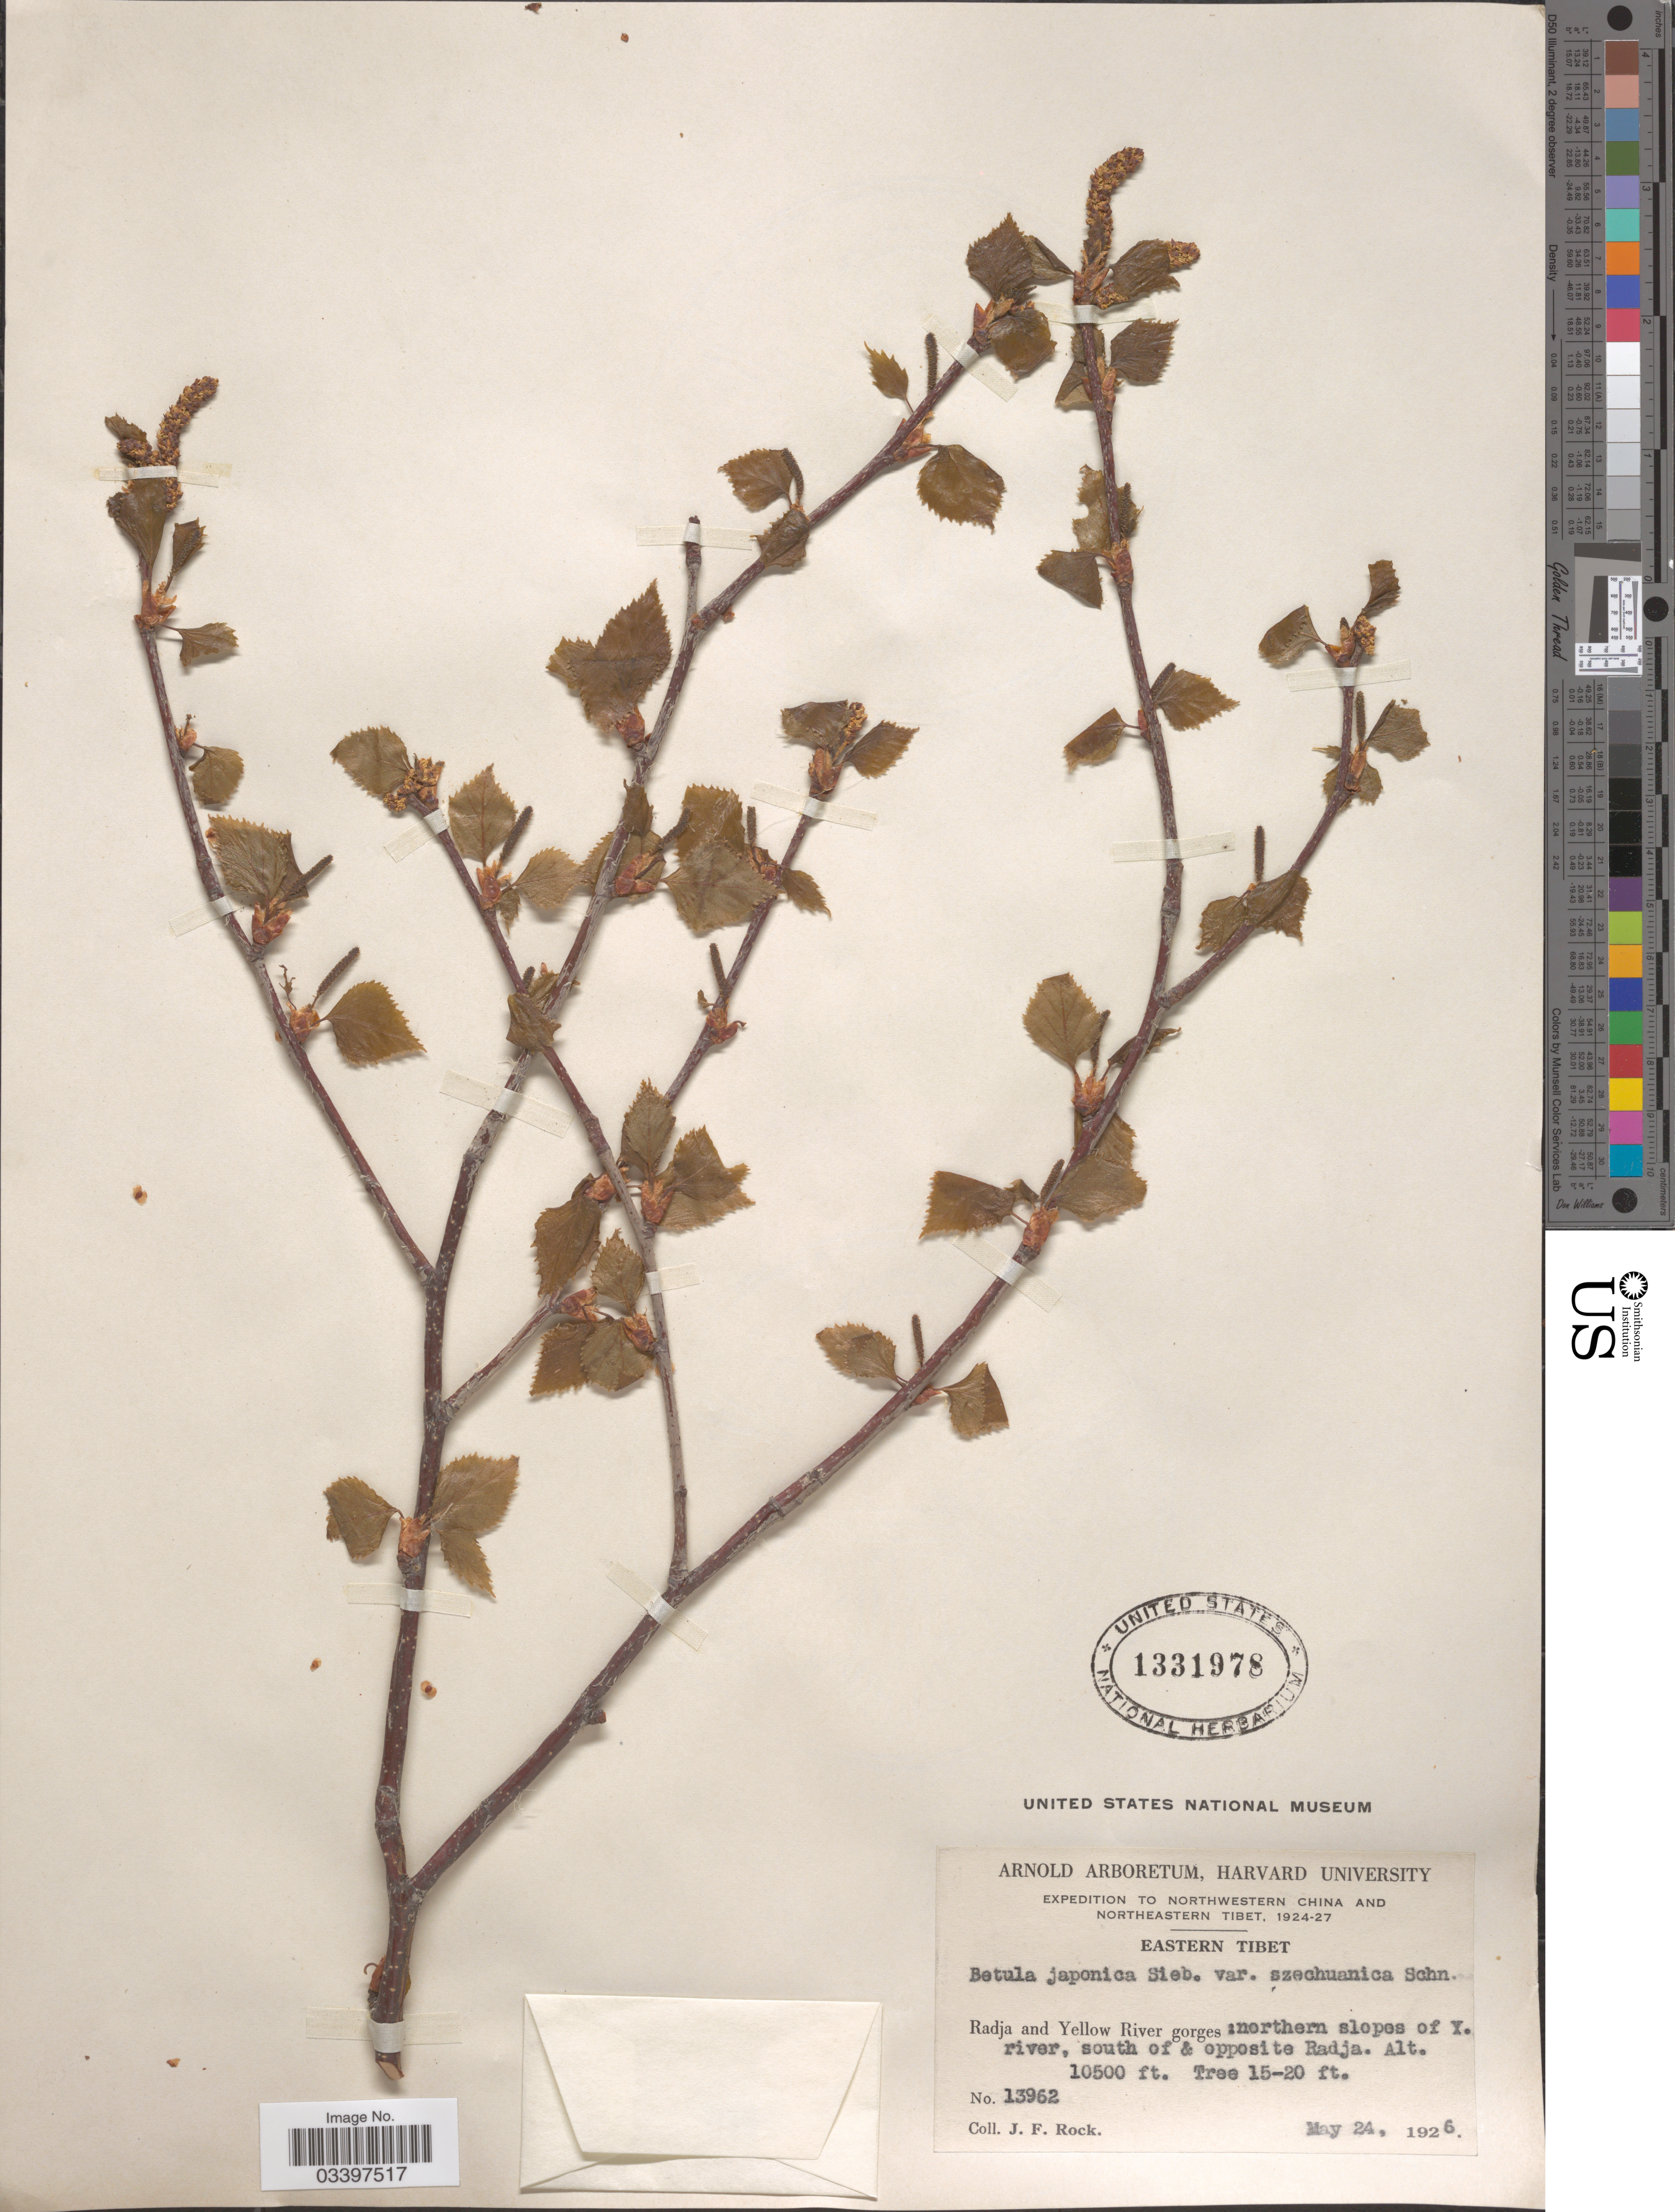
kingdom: Plantae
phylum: Tracheophyta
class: Magnoliopsida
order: Fagales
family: Betulaceae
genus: Betula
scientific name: Betula platyphylla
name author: Sukaczev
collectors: J. Rock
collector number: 13962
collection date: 1926-05-24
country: China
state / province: Xizang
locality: Northwestern China and Northeastern Tibet. Eastern Tibet. Radja and Yellow River gorges: northern slopes of Y. river, south of & opposite Radja.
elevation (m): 3200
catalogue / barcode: US 1331978